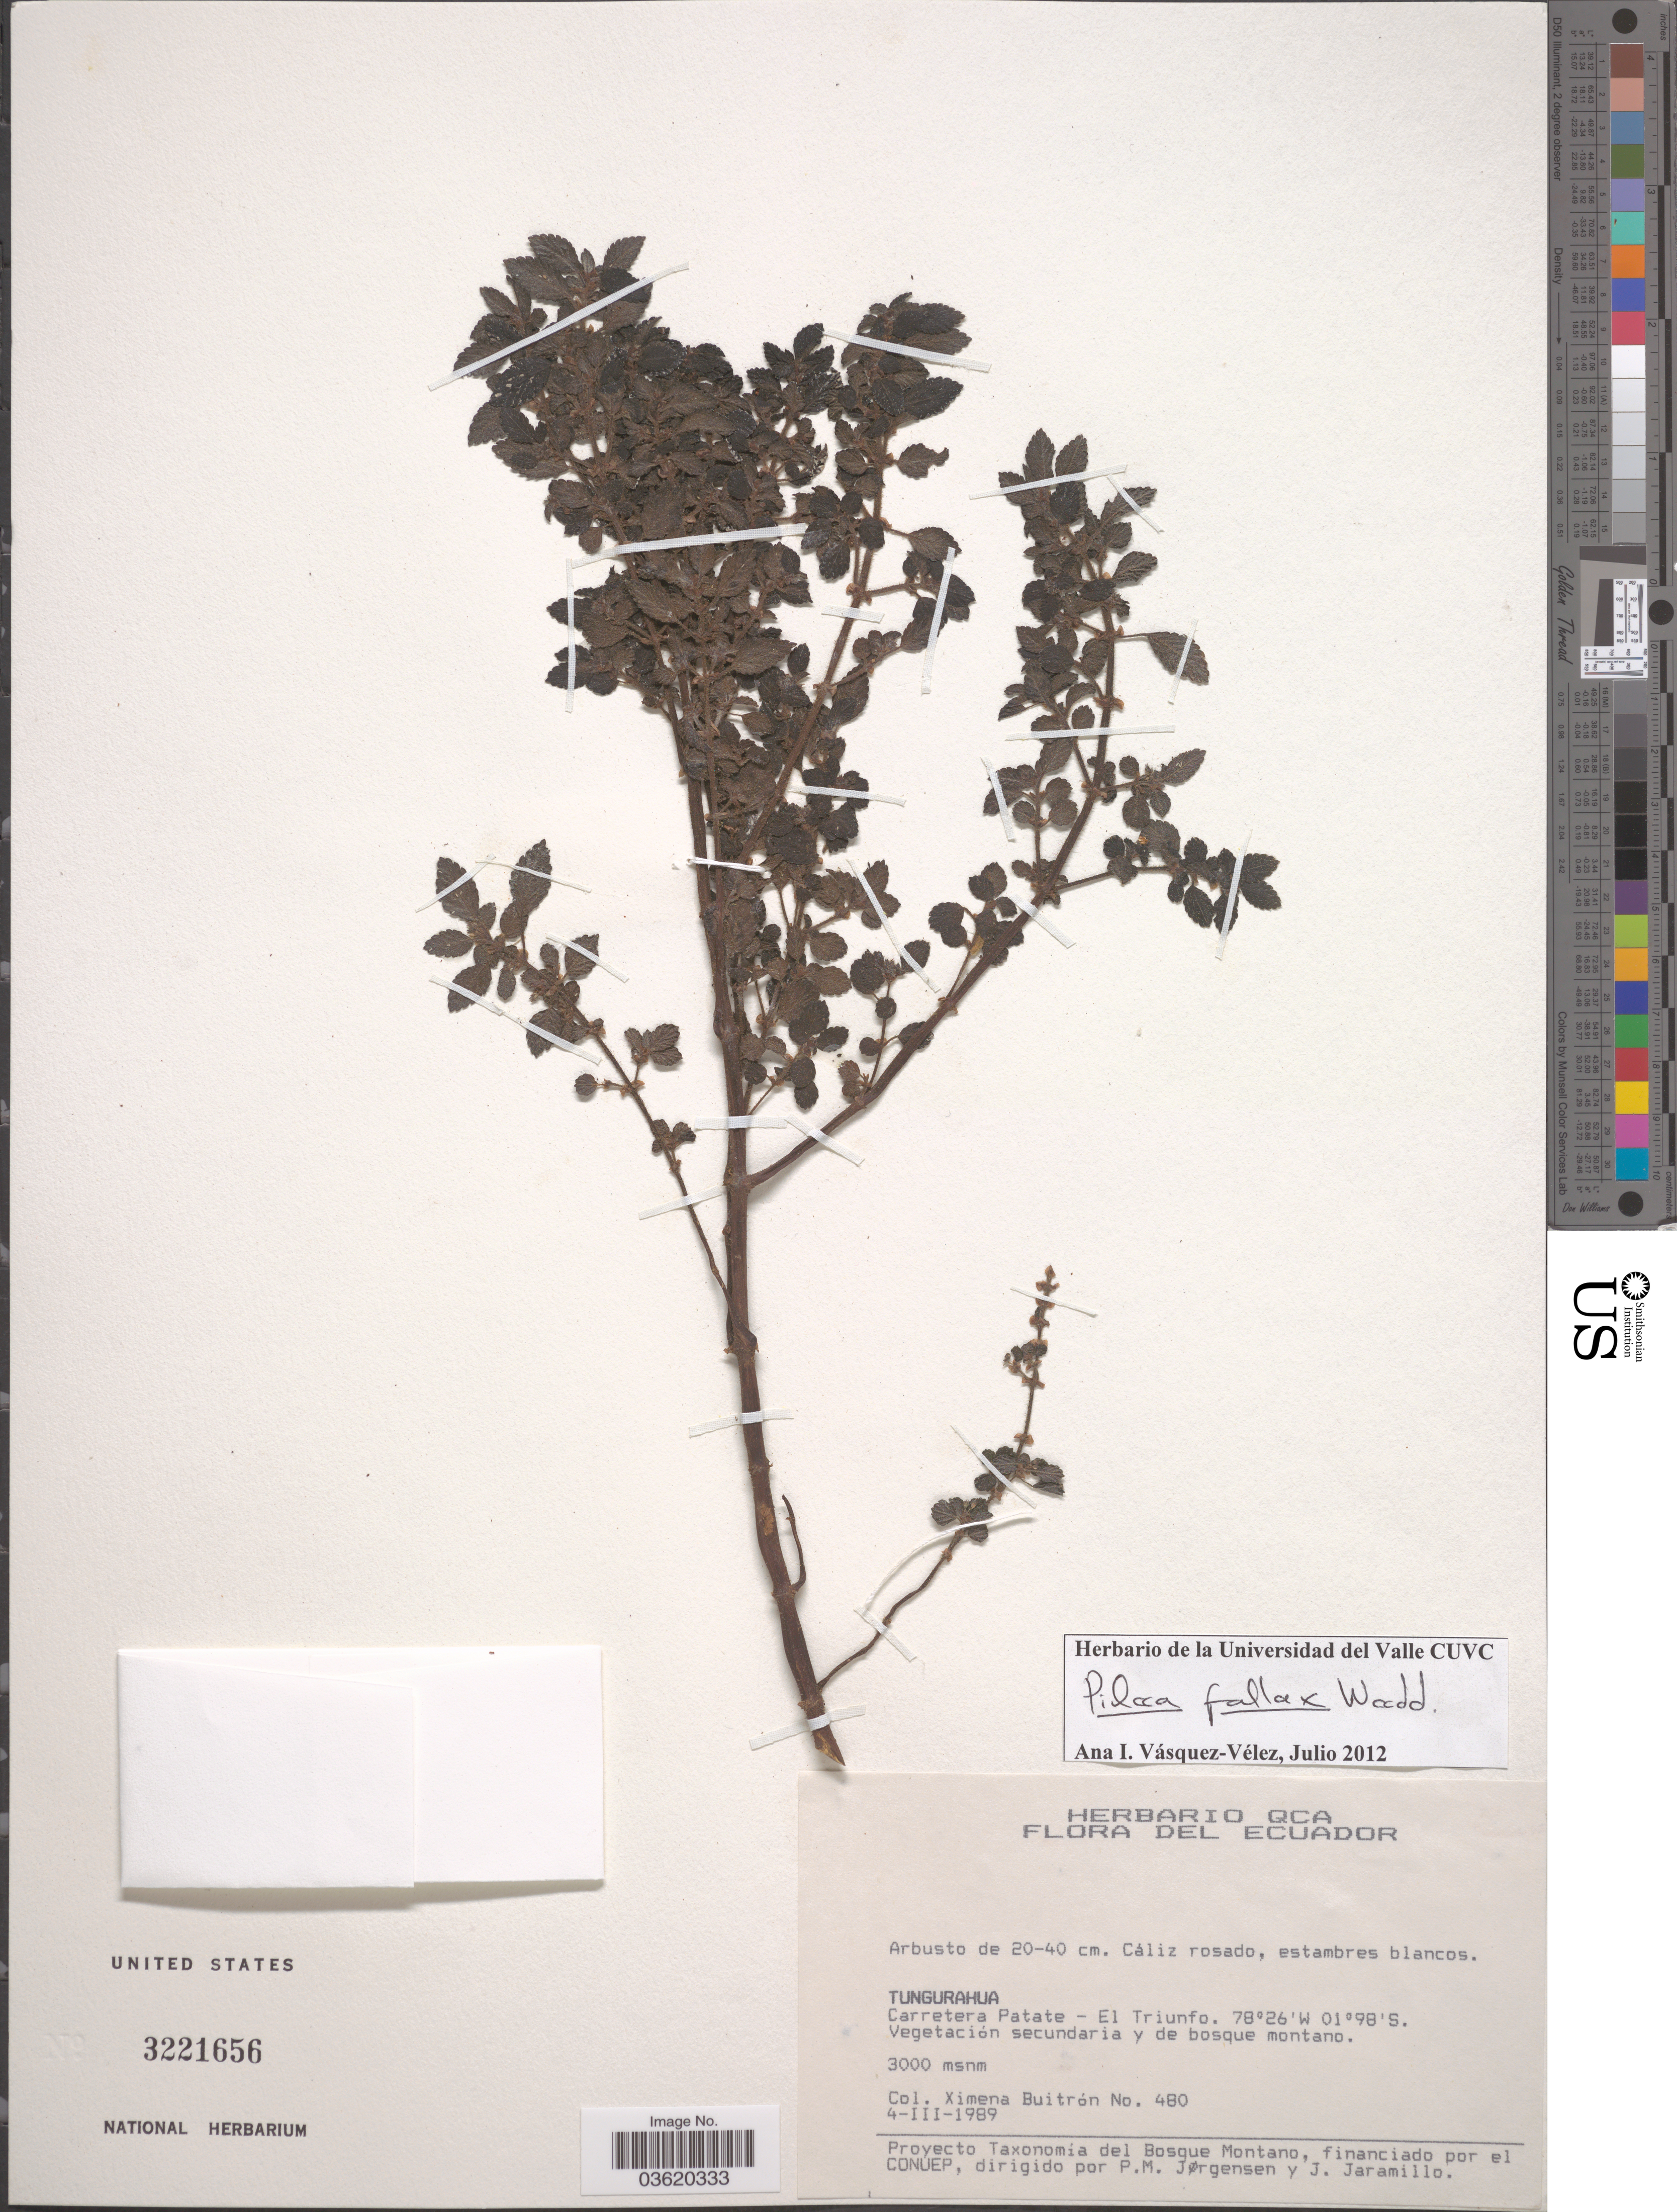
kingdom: Plantae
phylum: Tracheophyta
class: Magnoliopsida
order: Rosales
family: Urticaceae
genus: Pilea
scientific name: Pilea fallax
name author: Wedd.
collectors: X. Buitrón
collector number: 480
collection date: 1989-03-04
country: Ecuador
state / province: Tungurahua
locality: Carretera Patate- El Triunfo.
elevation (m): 3000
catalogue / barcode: US 3221656